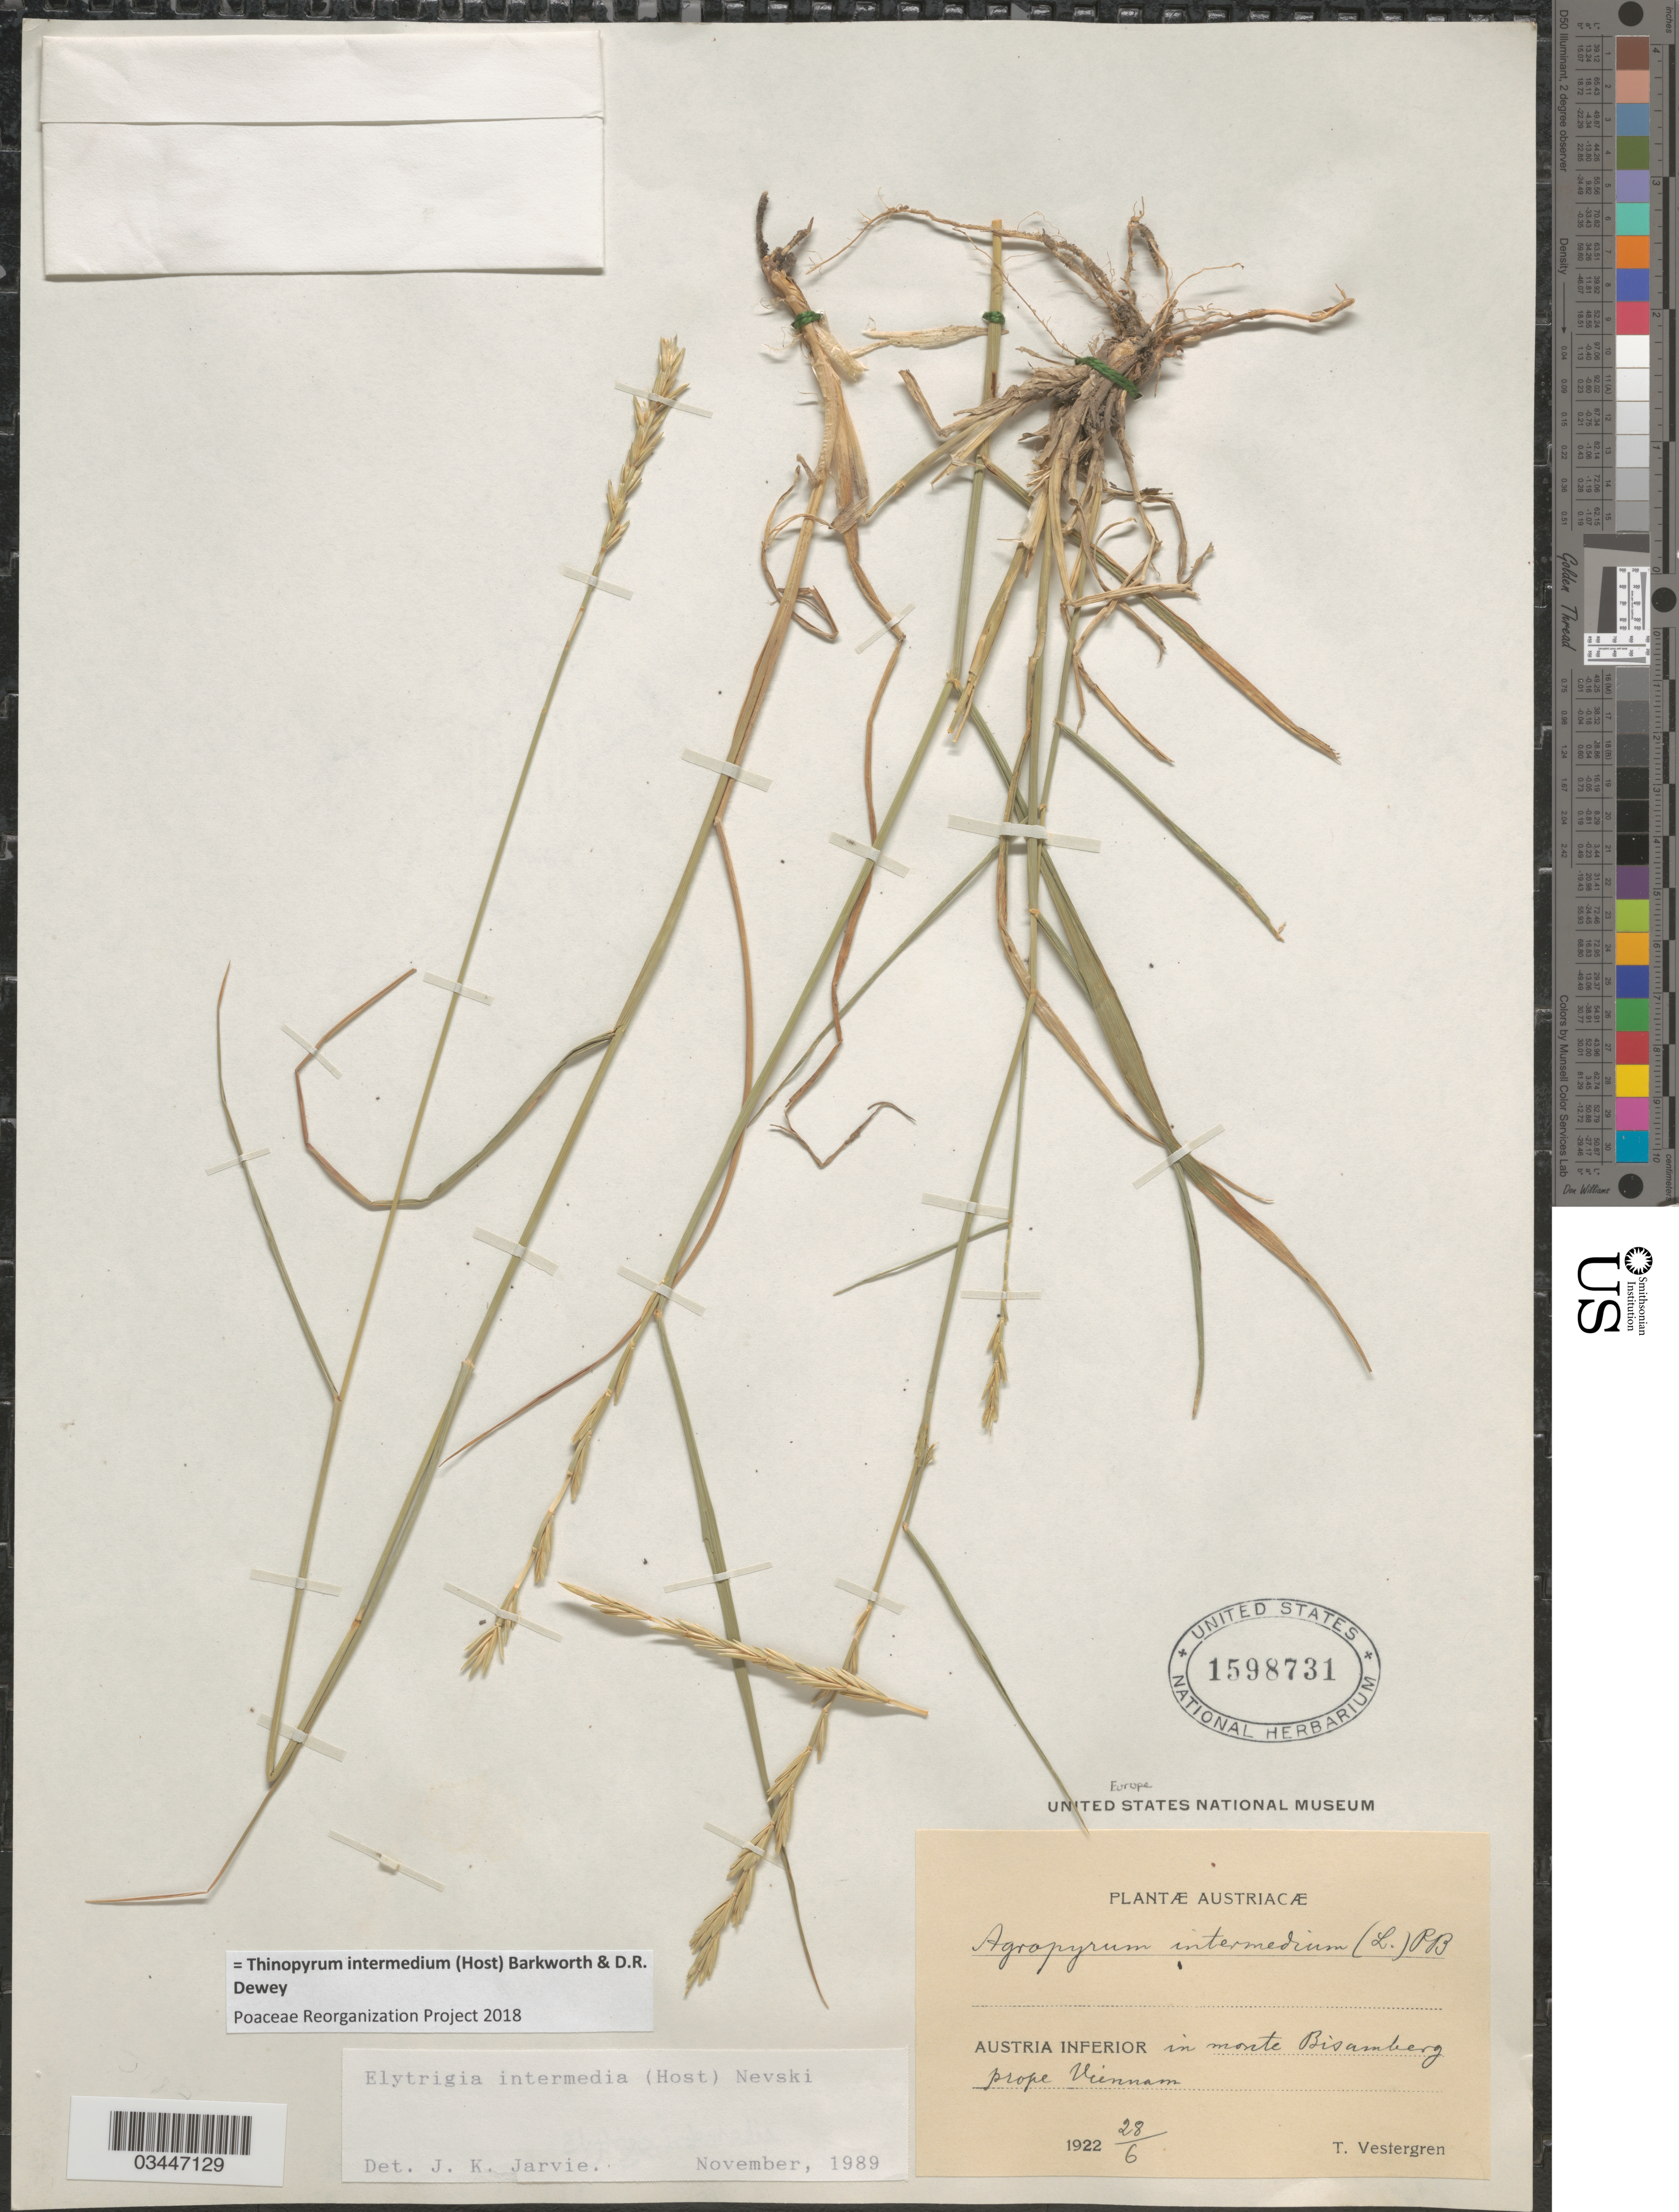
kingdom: Plantae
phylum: Tracheophyta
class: Liliopsida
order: Poales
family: Poaceae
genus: Thinopyrum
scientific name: Thinopyrum intermedium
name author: (Host) Barkworth & Dewey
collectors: T. Vestergren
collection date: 1922-06-28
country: Austria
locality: Austria Inferior in monte Bisamberg prope Viennam.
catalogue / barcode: US 1598731